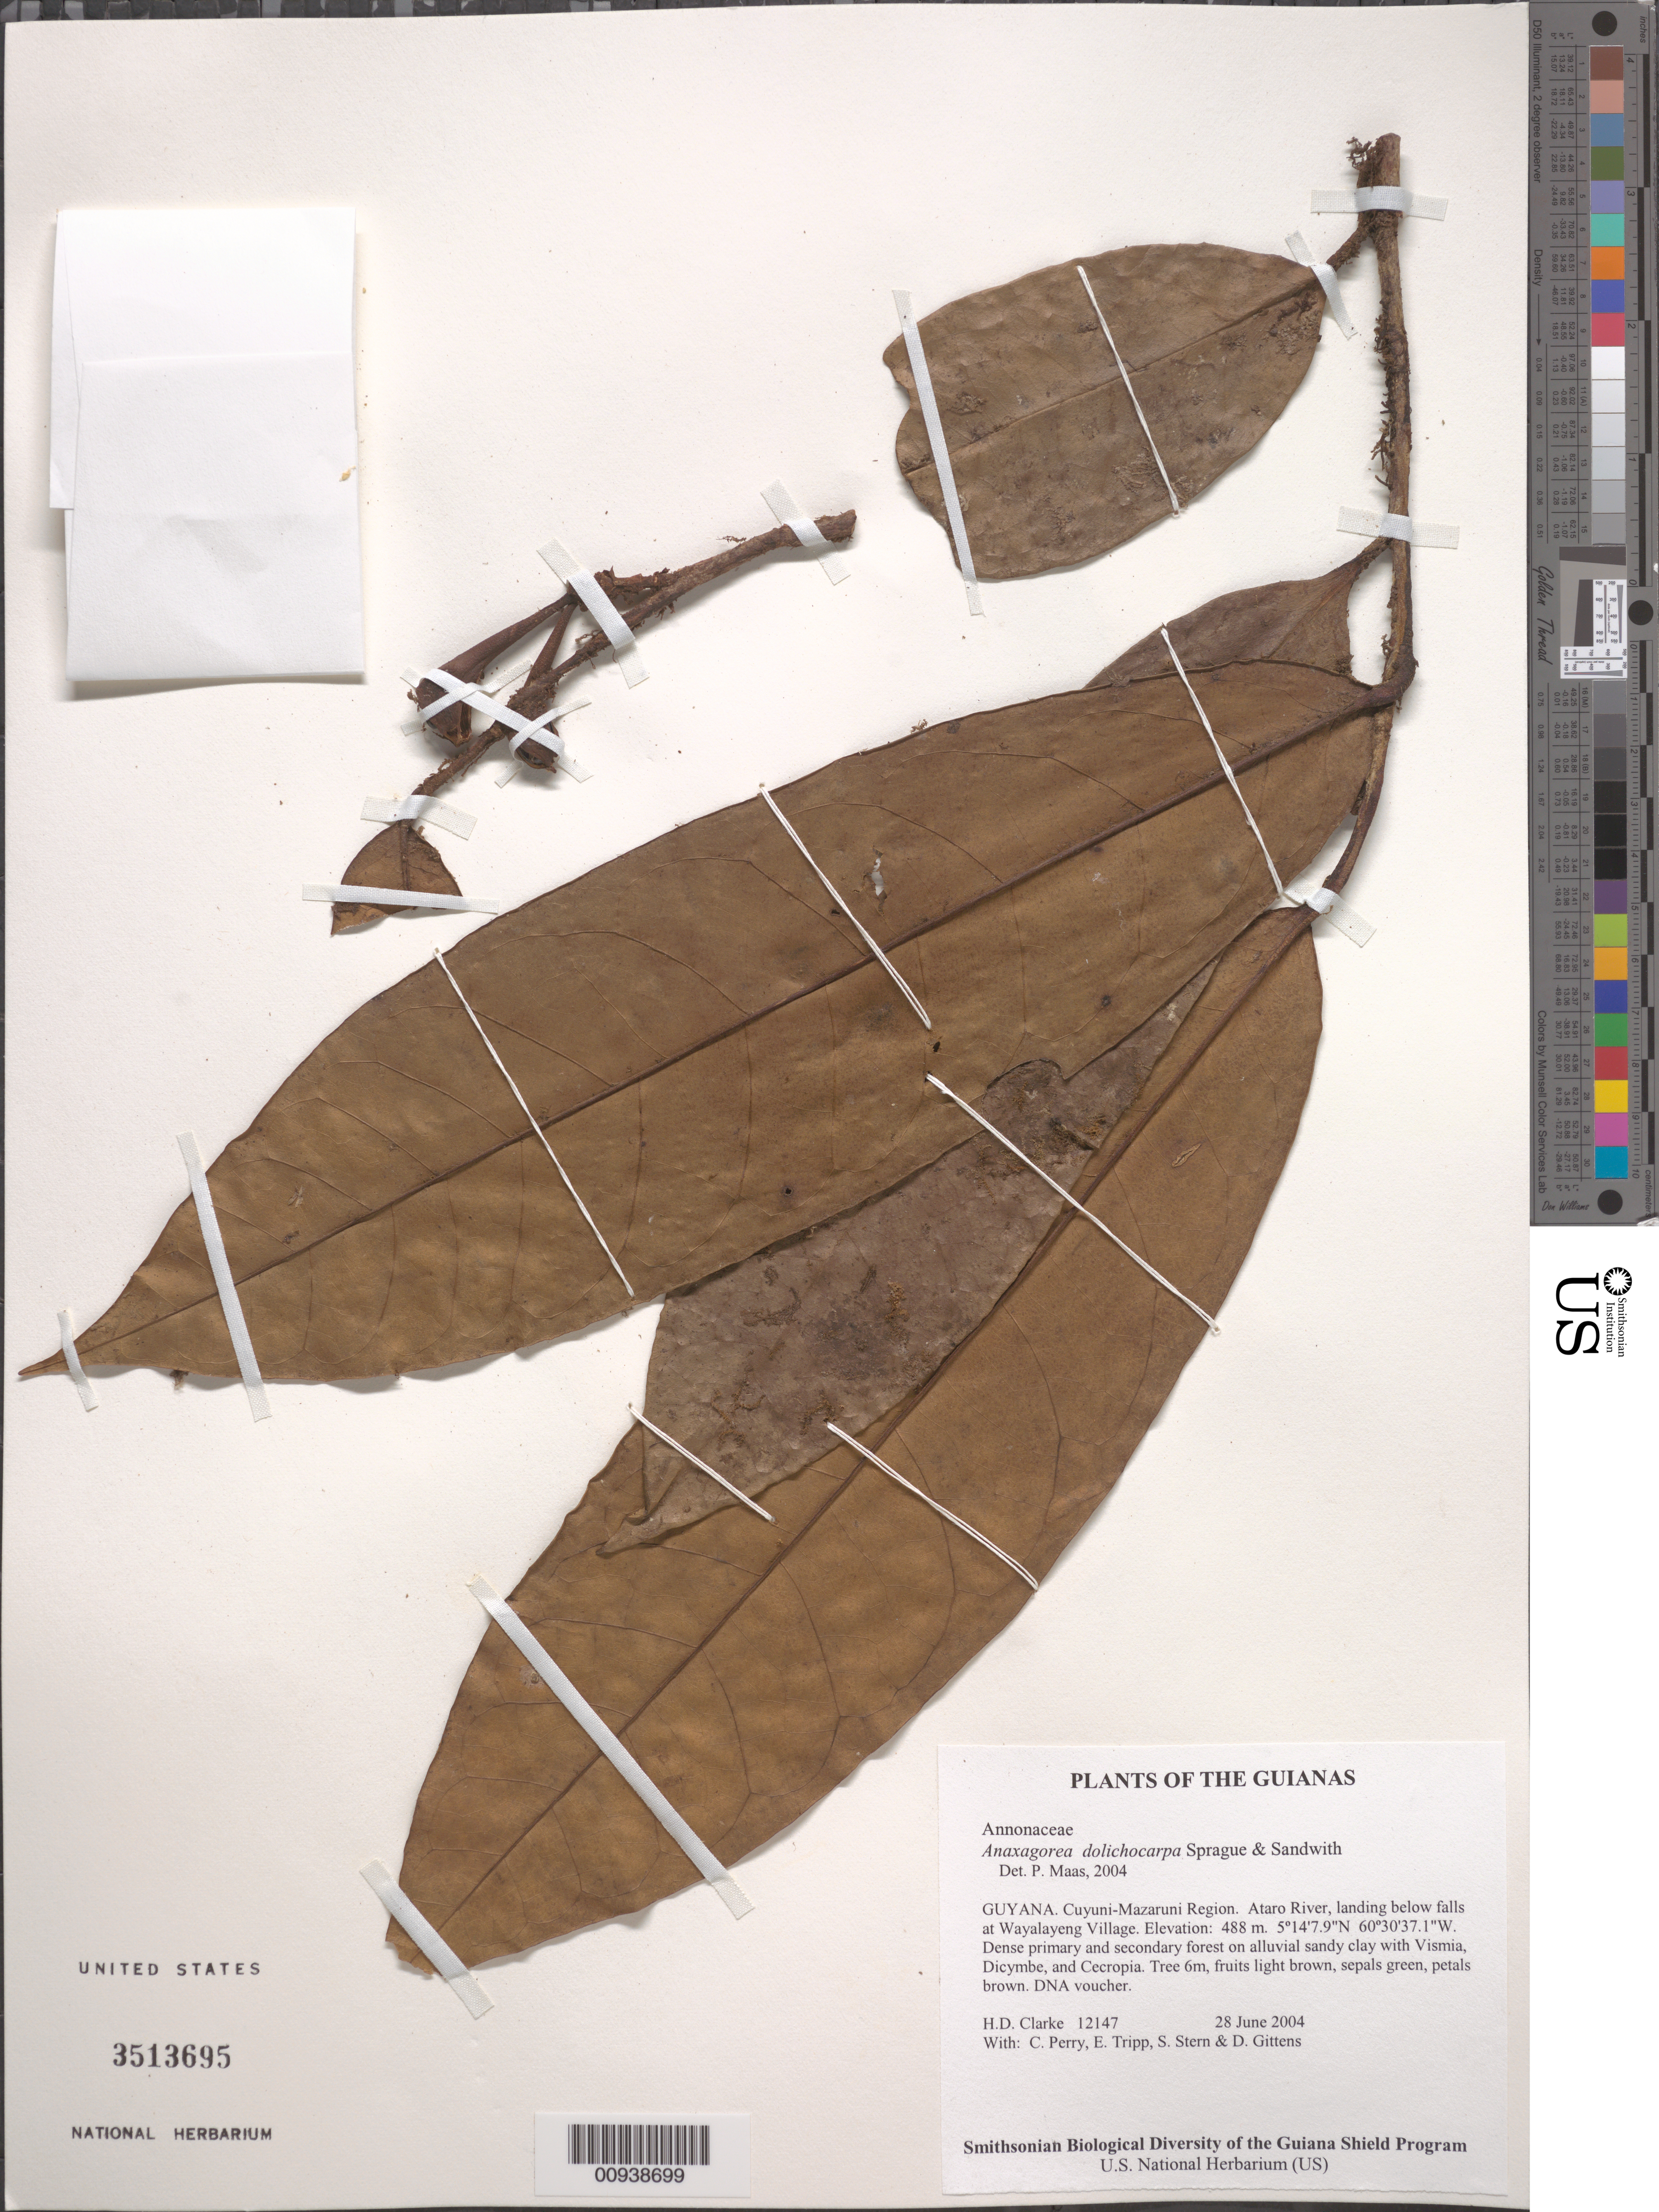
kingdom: Plantae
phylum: Tracheophyta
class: Magnoliopsida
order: Magnoliales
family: Annonaceae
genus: Anaxagorea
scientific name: Anaxagorea dolichocarpa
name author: Sprague & Sandwith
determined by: Maas, Paul J. M.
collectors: H. D. Clarke, C. Perry, E. Tripp, S. R. Stern & D. Gittens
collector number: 12147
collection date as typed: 28 June 2004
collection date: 2004-06-28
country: Guyana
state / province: Cuyuni-Mazaruni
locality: Ataro River, landing below falls at Wayalayeng Village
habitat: Dense primary and secondary forest on alluvial sandy clay with Vismia, Dicymbe, and Cecropia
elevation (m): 488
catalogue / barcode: US 3513695